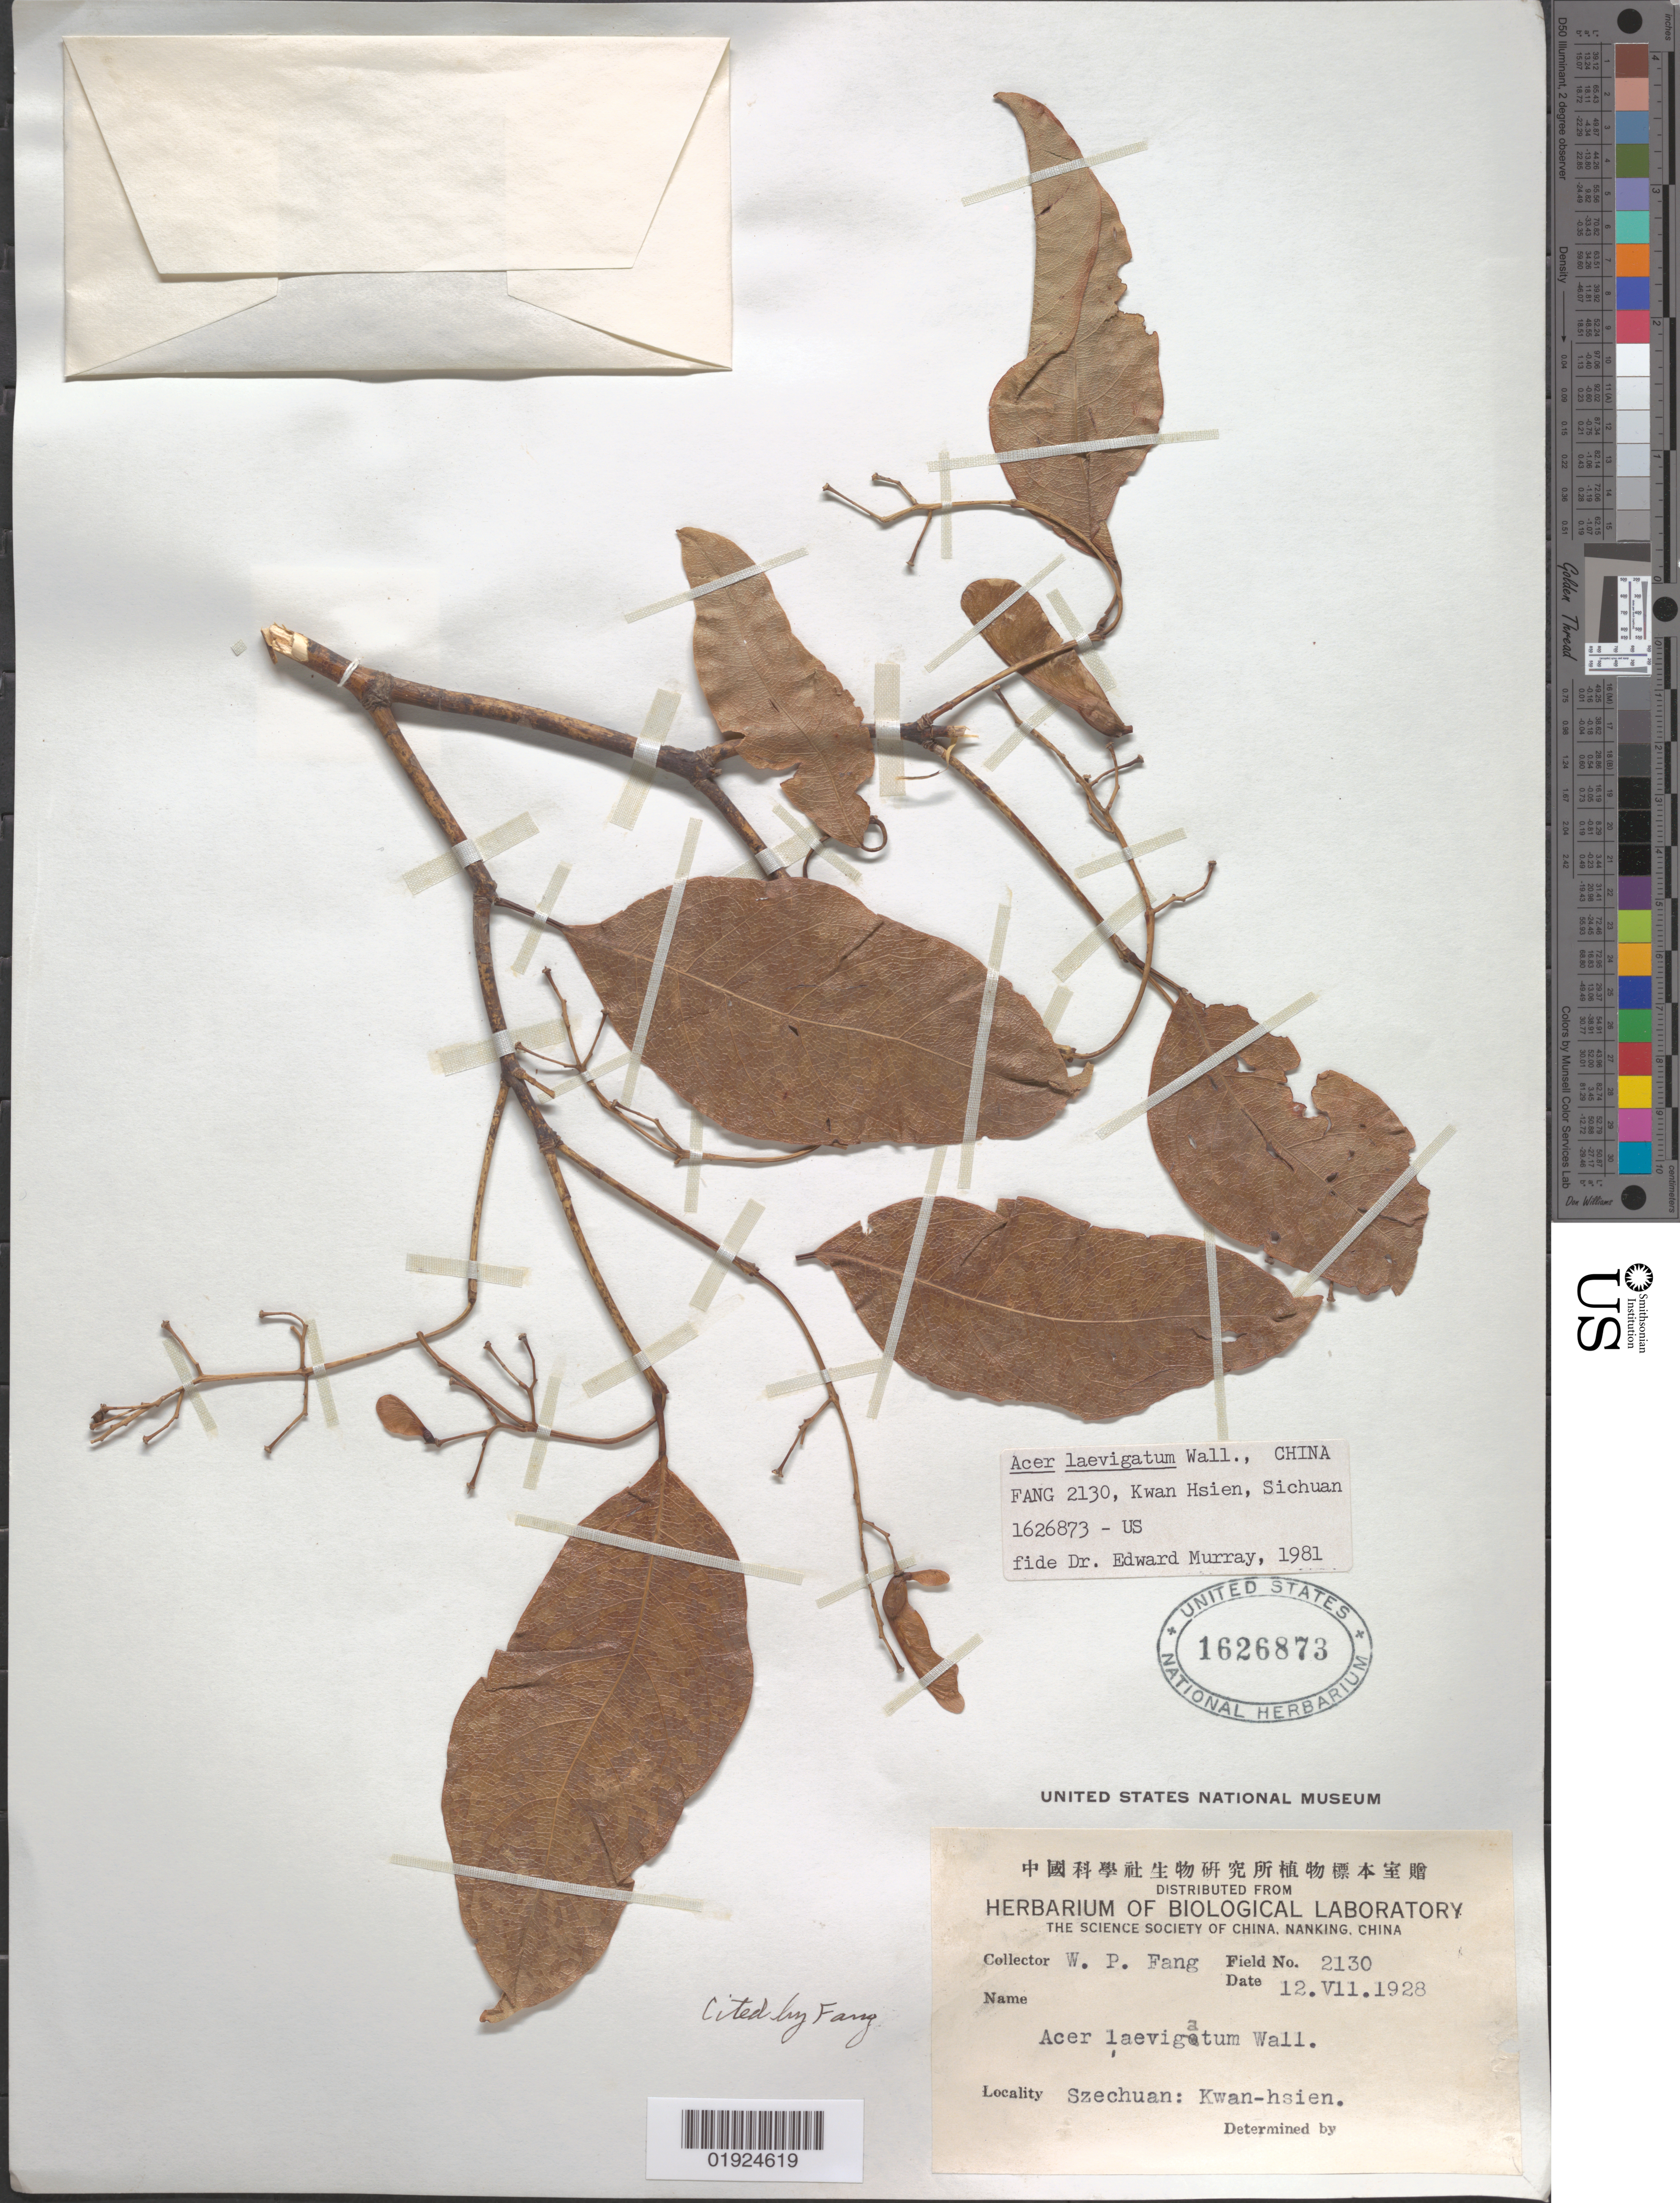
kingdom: Plantae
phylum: Tracheophyta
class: Magnoliopsida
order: Sapindales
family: Sapindaceae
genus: Acer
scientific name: Acer laevigatum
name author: Wall.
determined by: Murray, Edward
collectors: W. P. Fang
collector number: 2130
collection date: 1928-07-12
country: China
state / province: Sichuan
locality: Szechuan [Sichuan], Kwan-hsien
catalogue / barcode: US 1626873